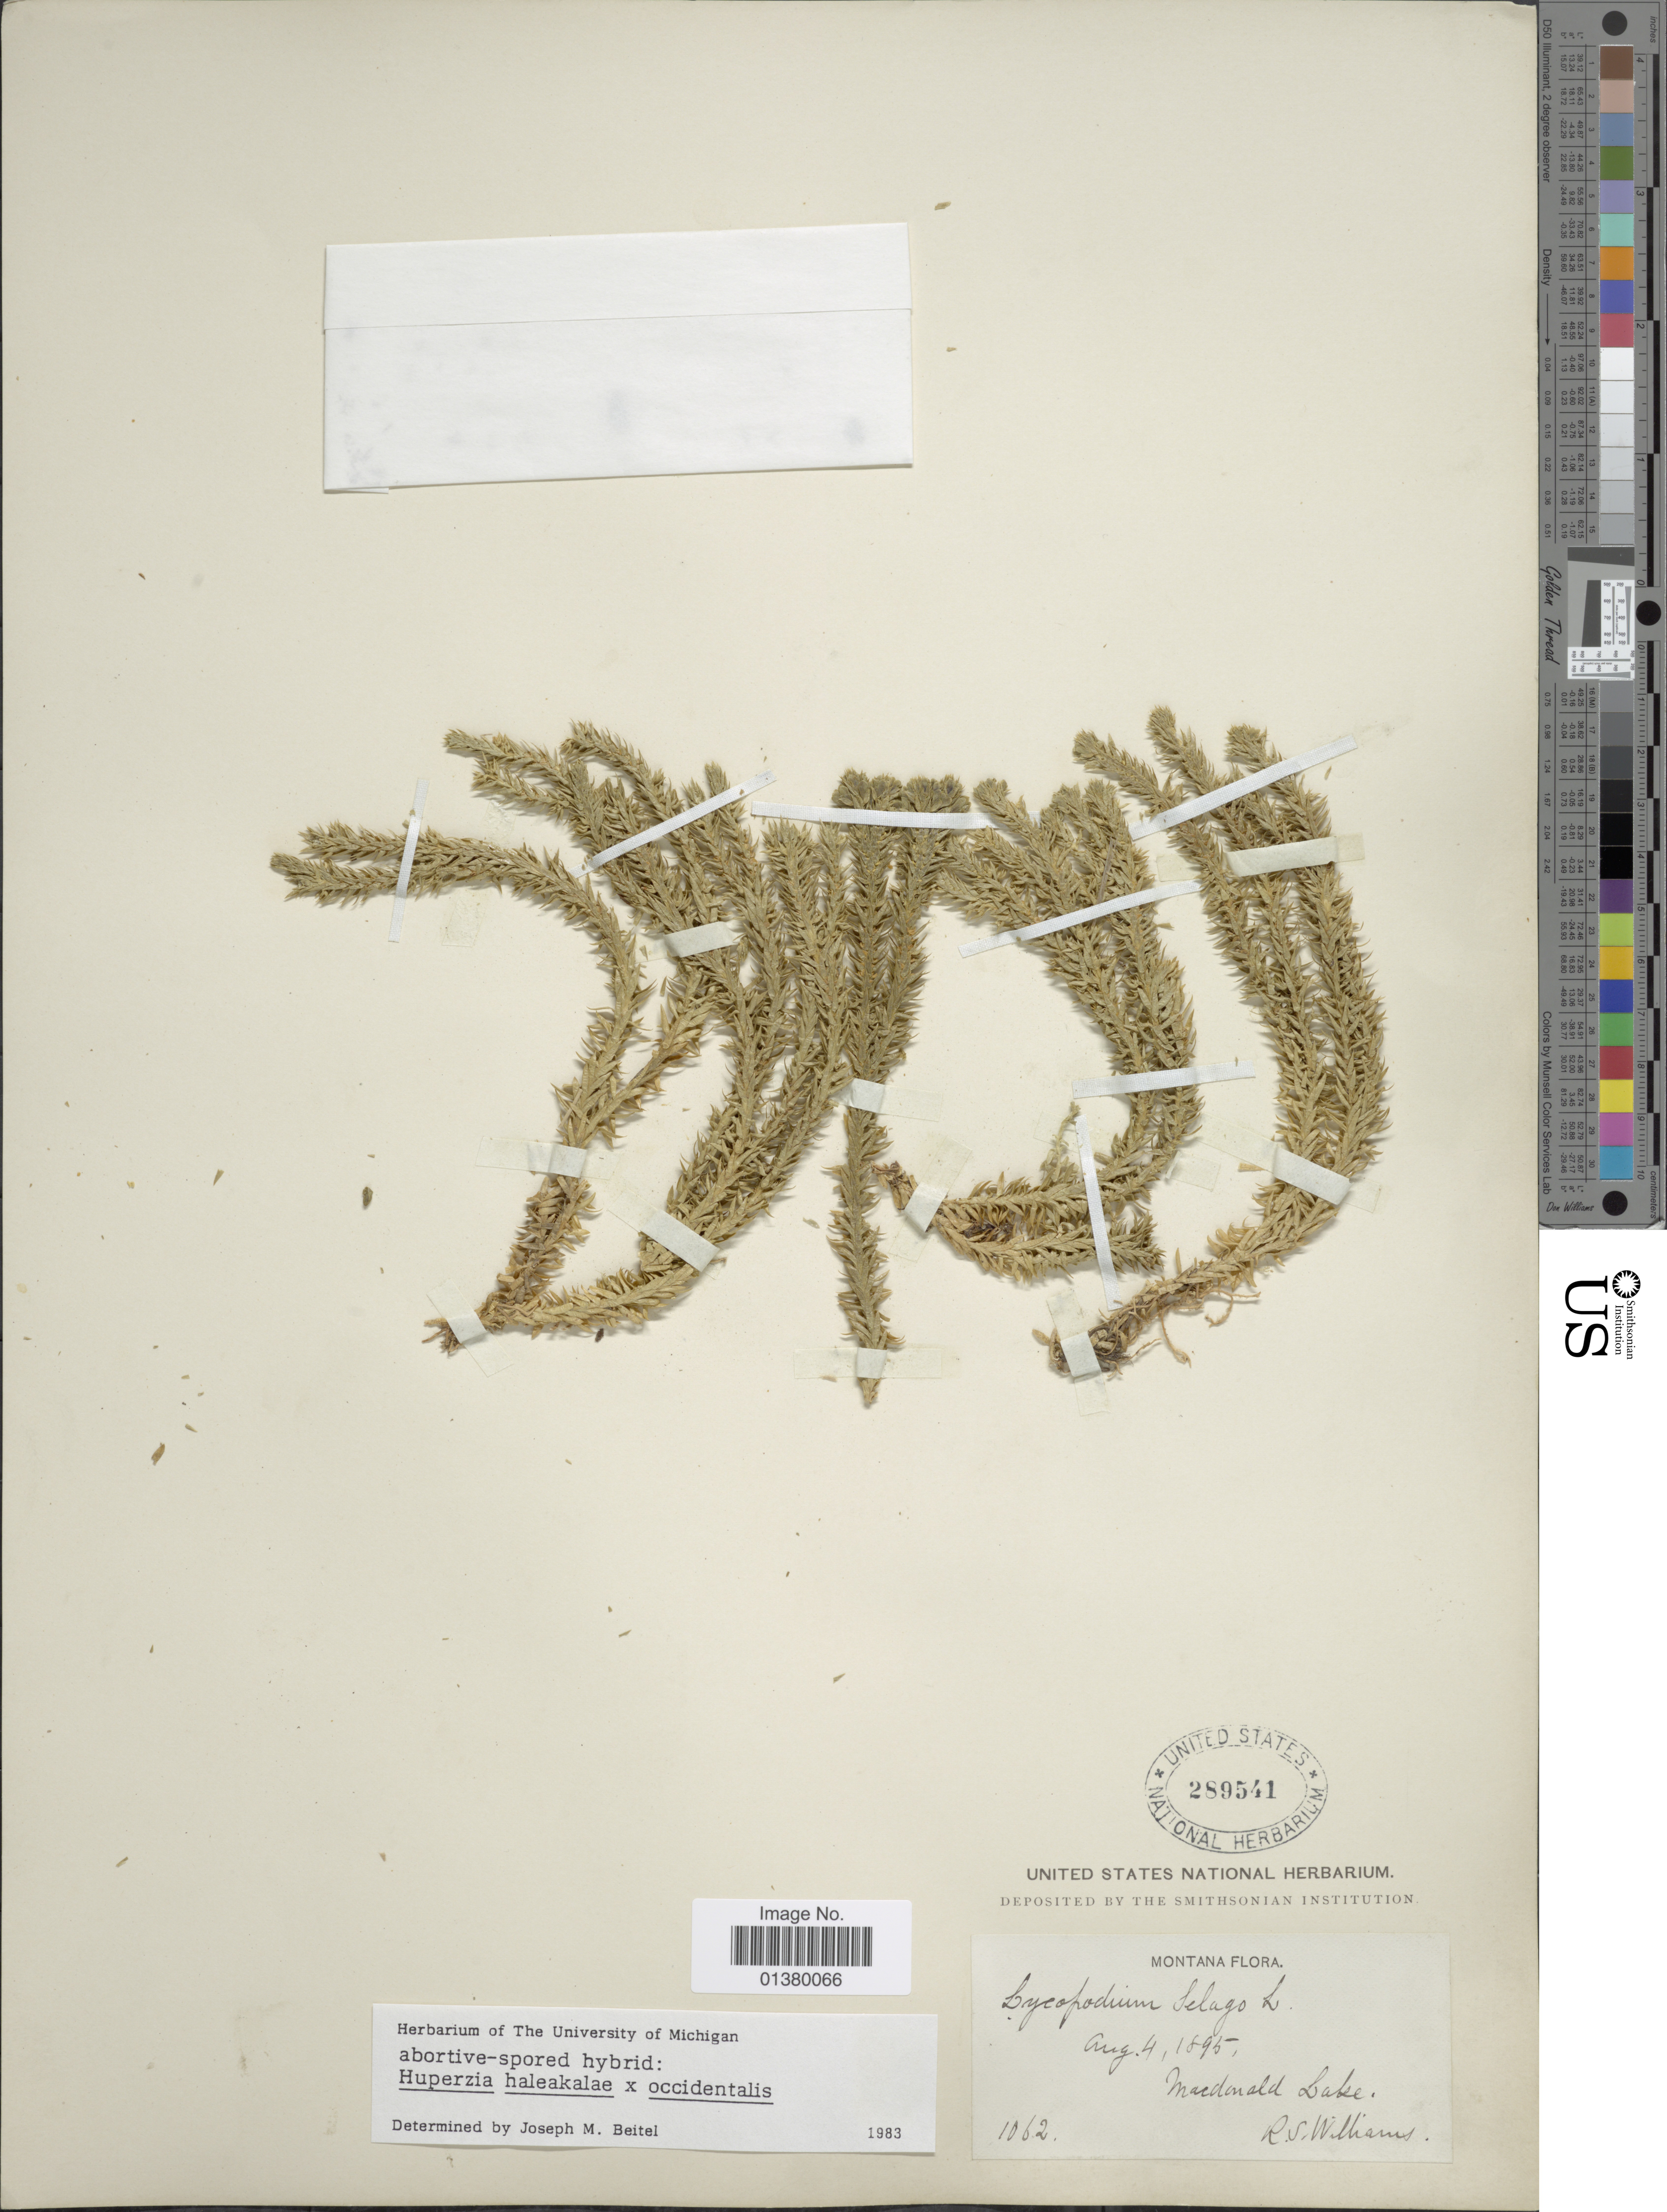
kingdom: Plantae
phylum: Tracheophyta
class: Lycopodiopsida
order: Lycopodiales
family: Lycopodiaceae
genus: Huperzia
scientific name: Huperzia haleakalae x H. occidentalis (Clute) Kartesz & Gandhi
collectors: R. S. Williams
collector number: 1062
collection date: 1895-08-04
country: United States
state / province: Montana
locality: Macdonald Lake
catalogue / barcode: US 289541